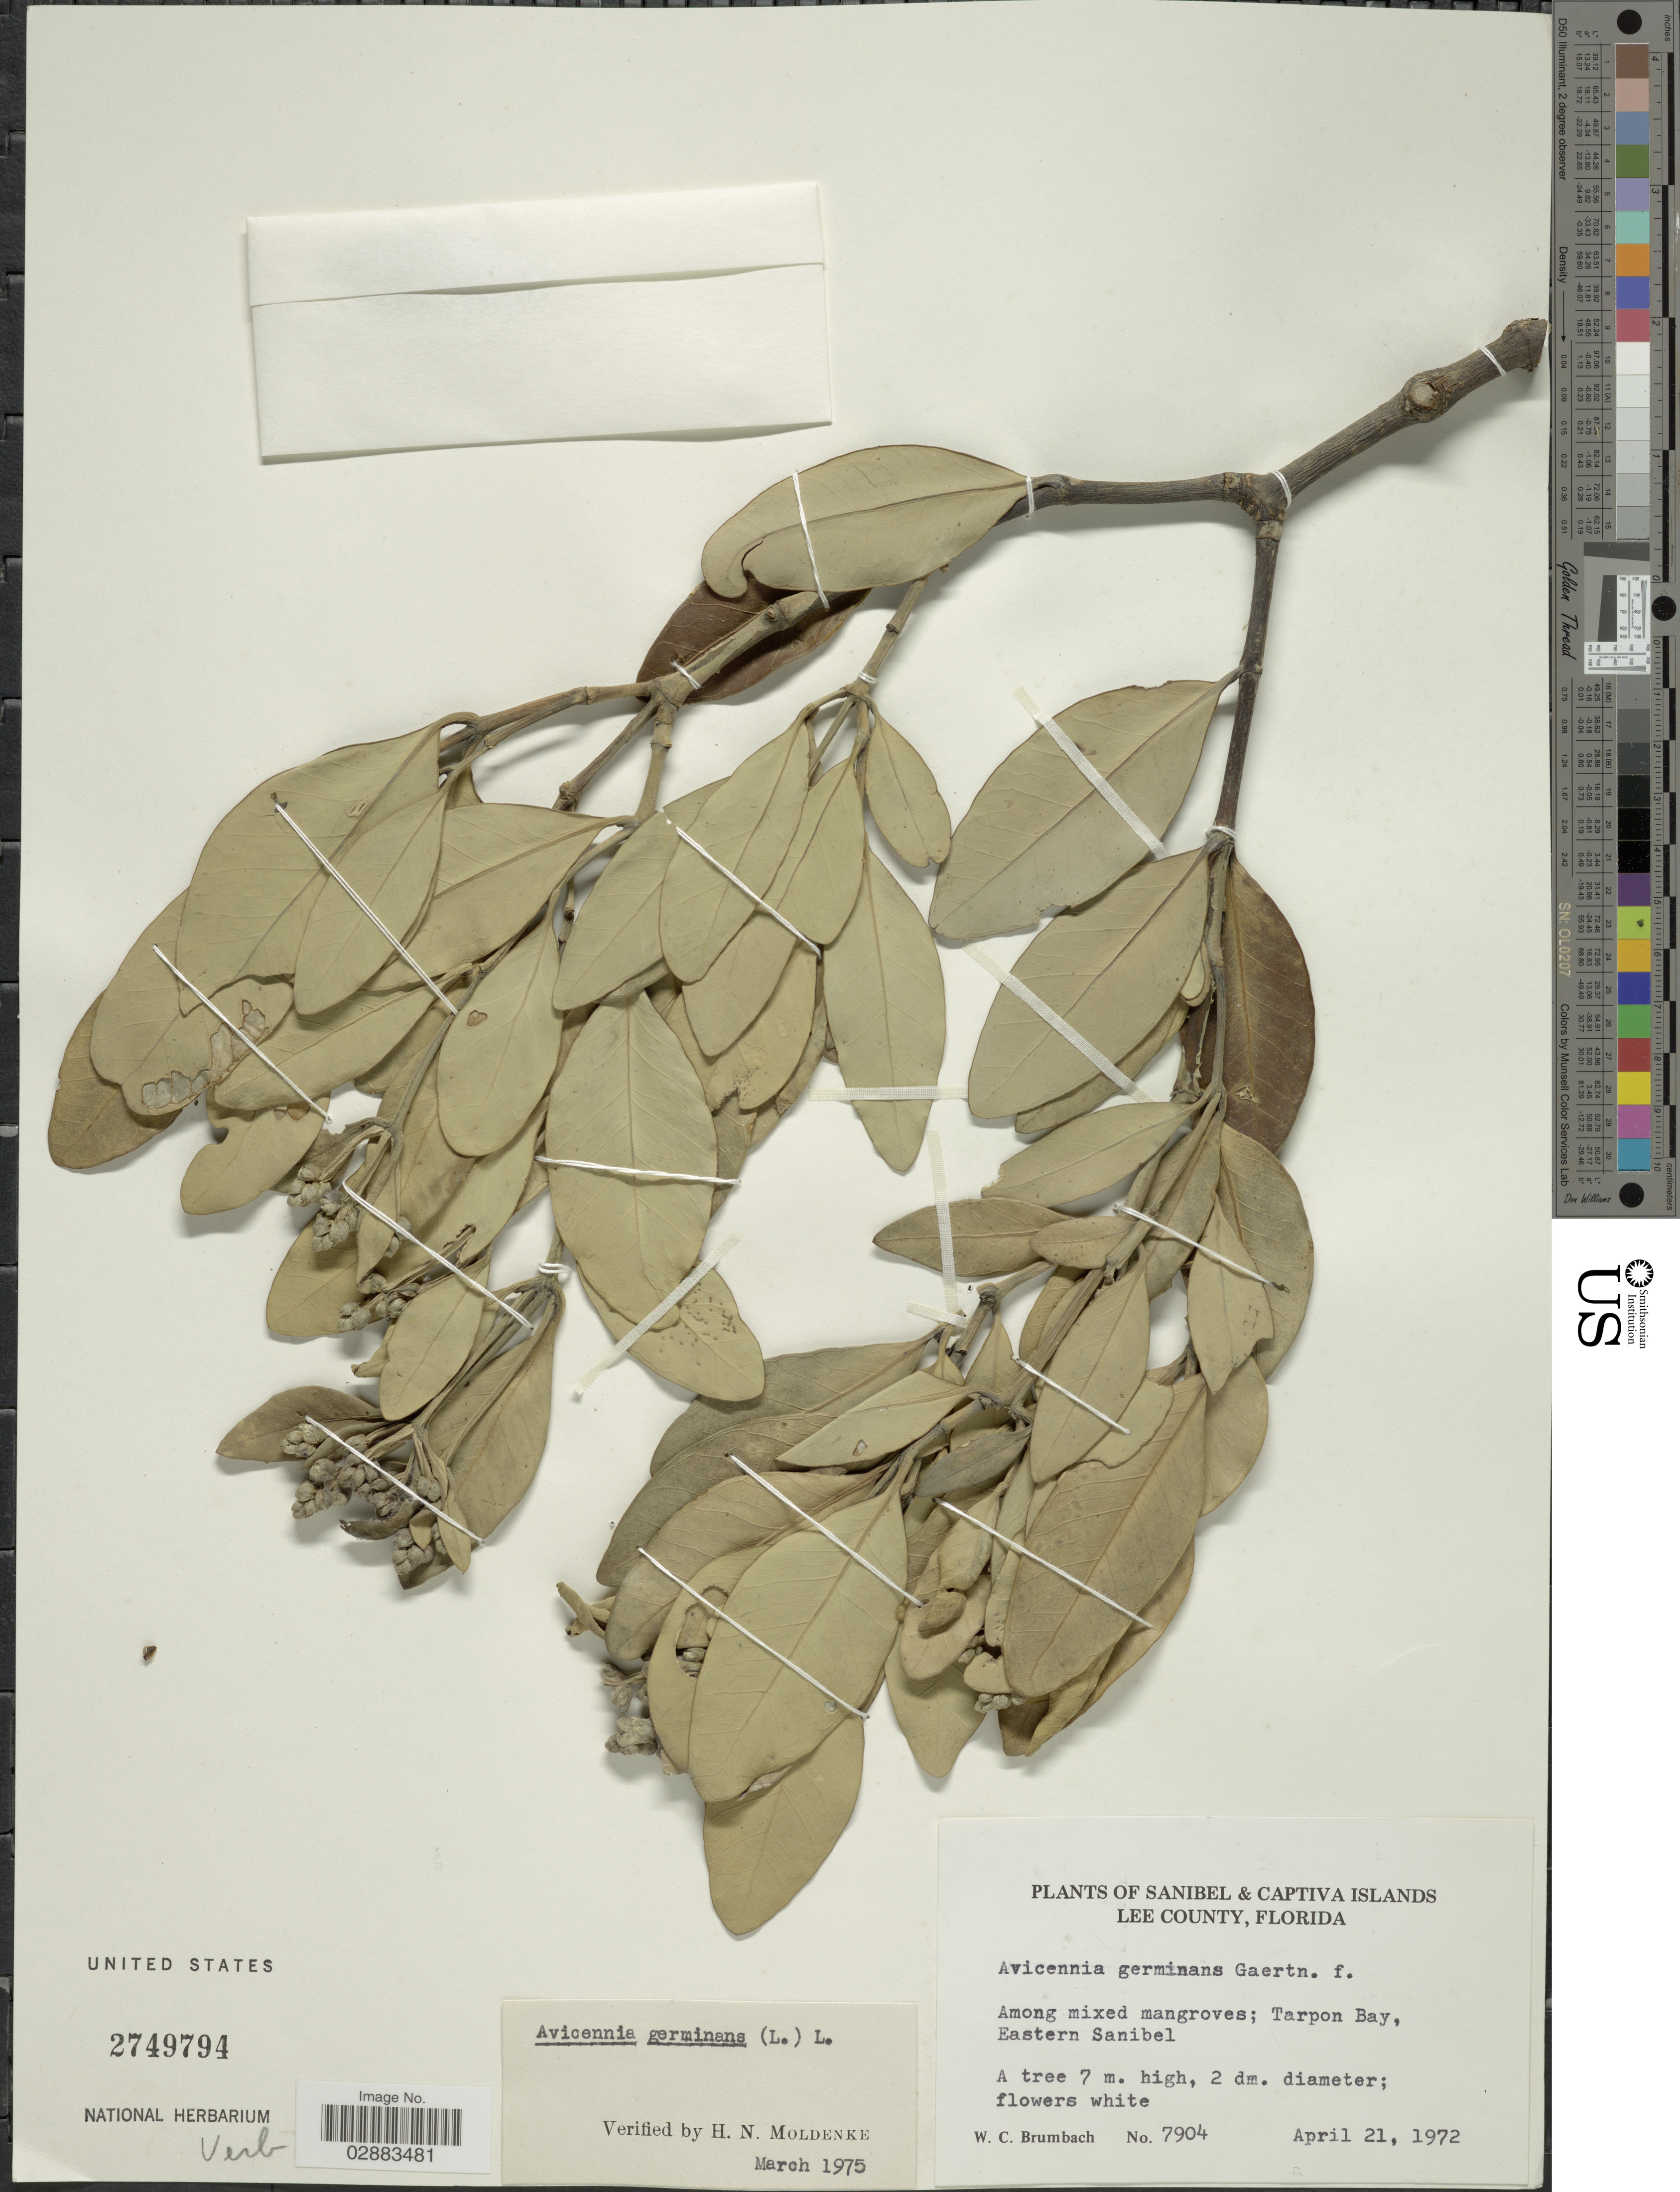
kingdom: Plantae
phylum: Tracheophyta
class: Magnoliopsida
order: Lamiales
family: Acanthaceae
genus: Avicennia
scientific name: Avicennia germinans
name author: (L.) L.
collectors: W. C. Brumbach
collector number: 7904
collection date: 1972-04-21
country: United States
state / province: Florida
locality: Sanibal & Capitiva Islands, Lee County. Tarpon Bay, Eastern Sanibel.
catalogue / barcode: US 2749794